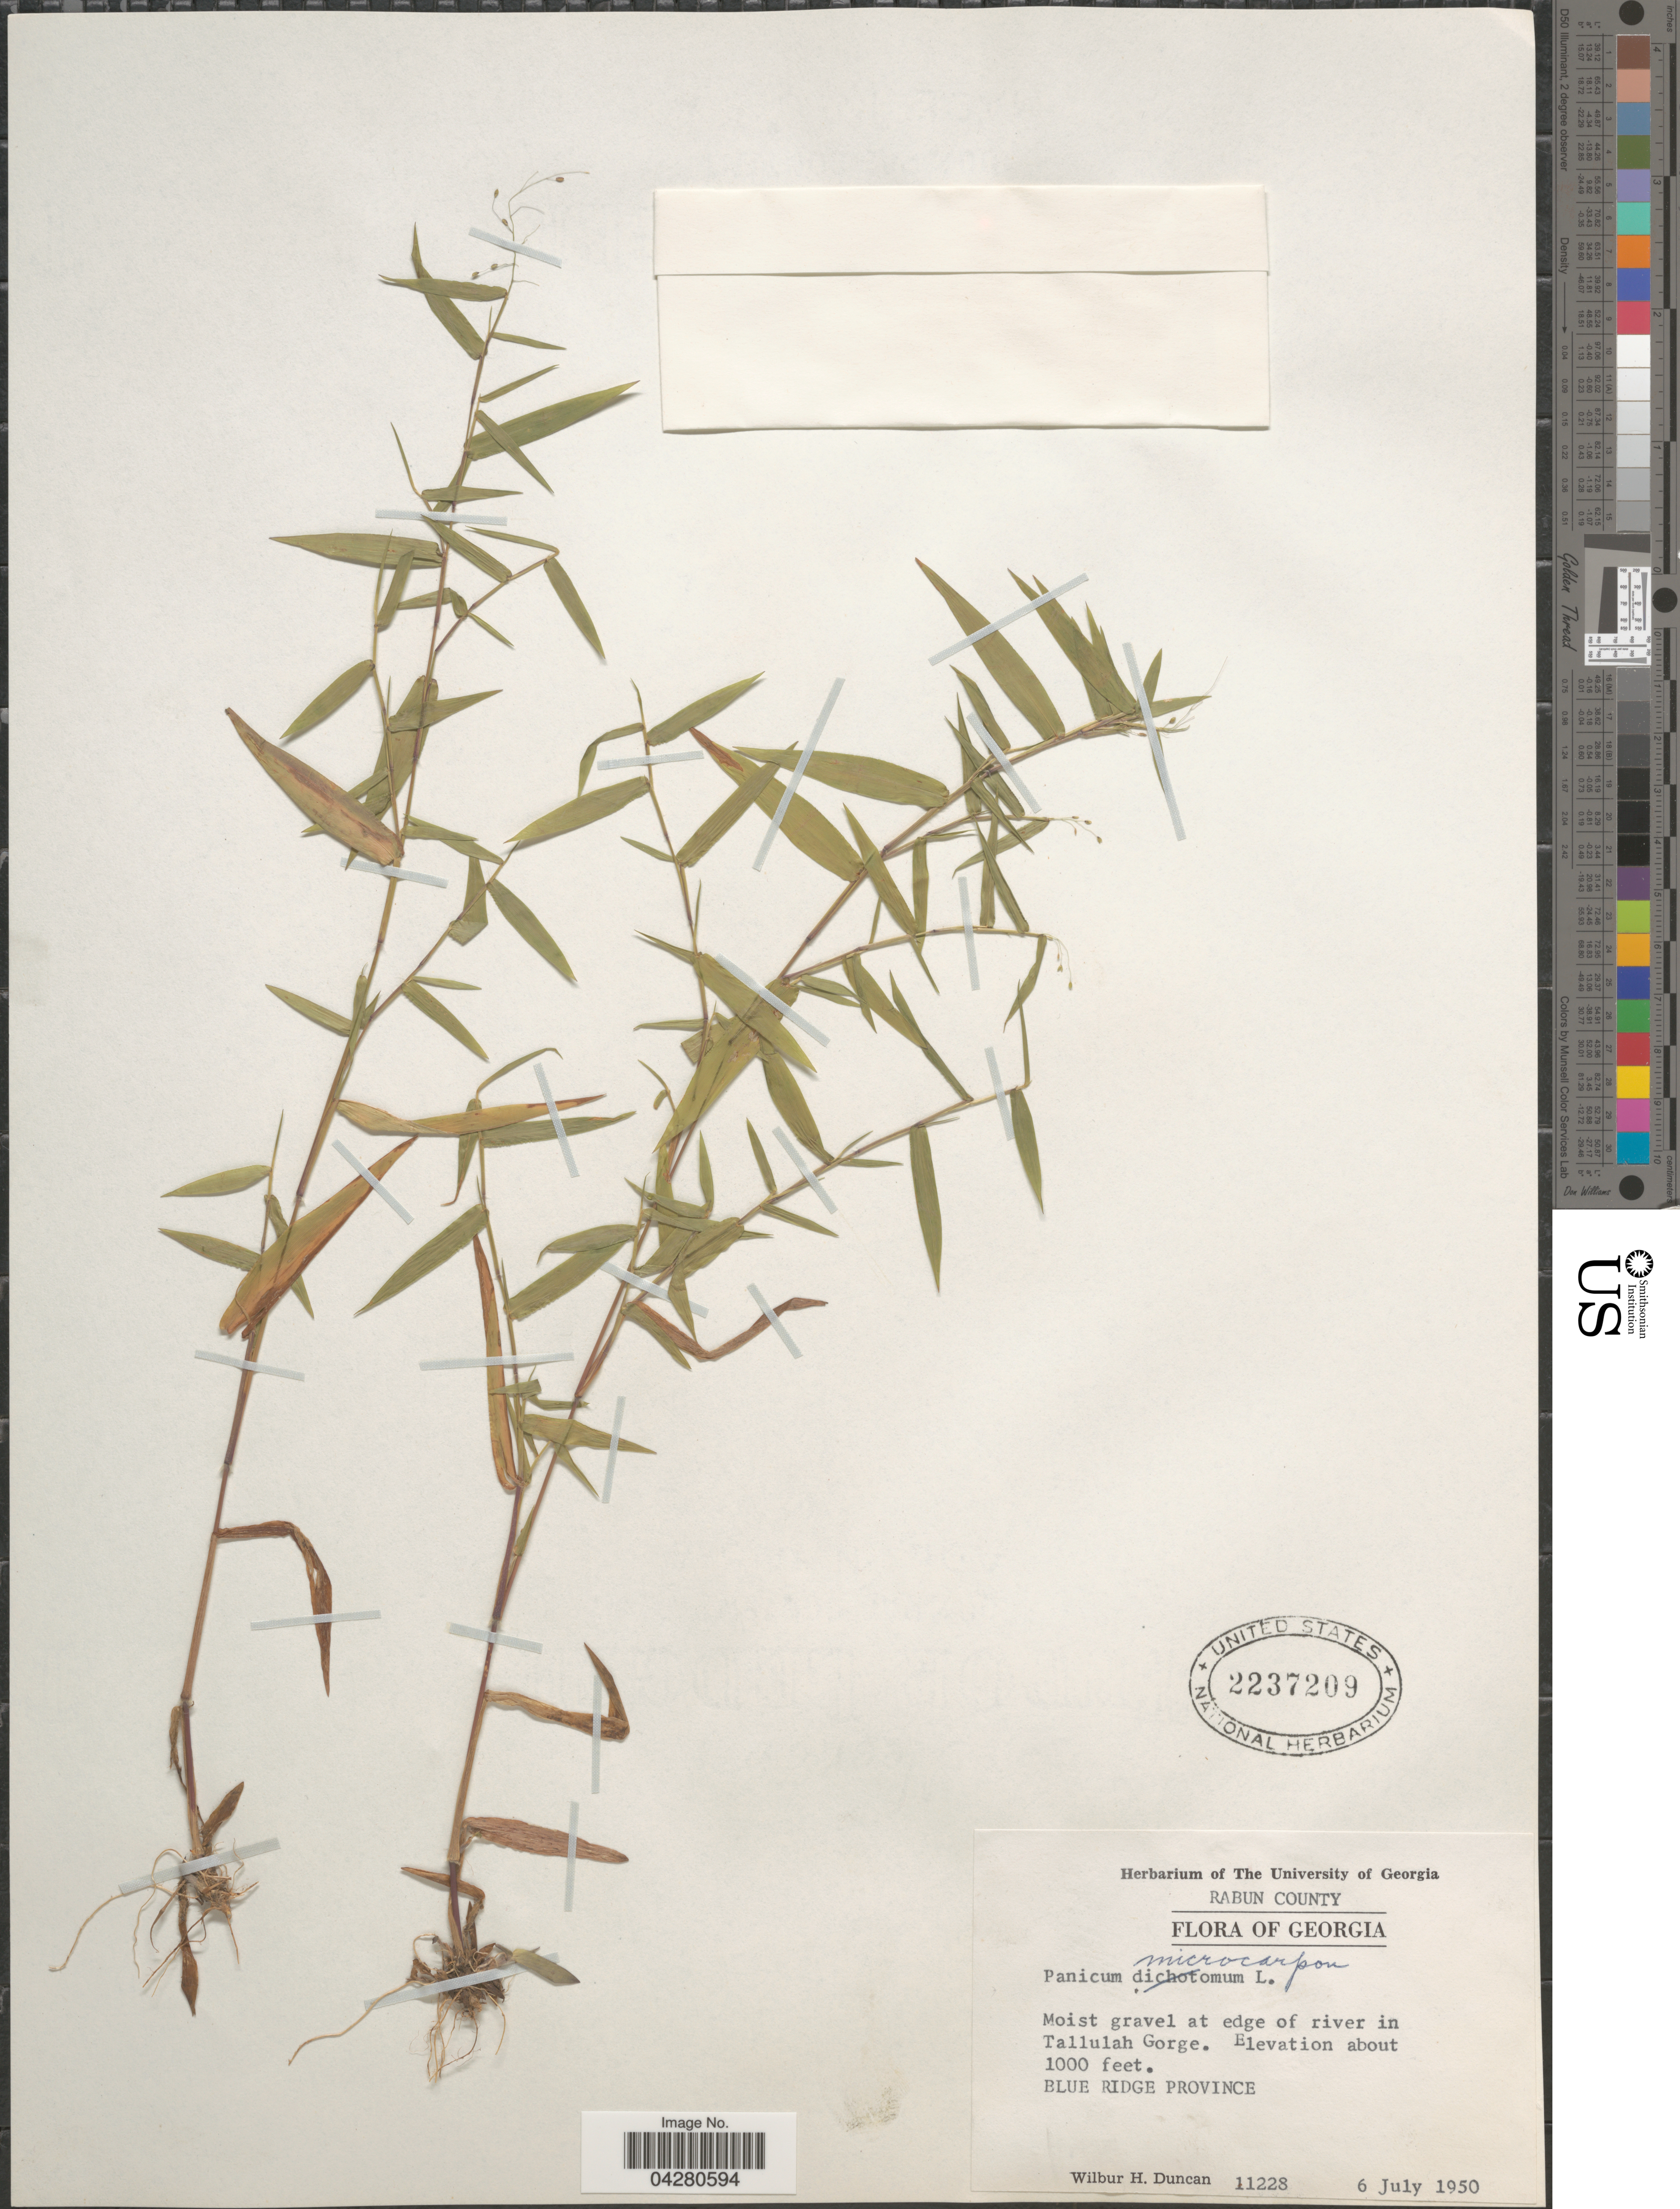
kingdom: Plantae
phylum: Tracheophyta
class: Liliopsida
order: Poales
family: Poaceae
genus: Dichanthelium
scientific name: Dichanthelium dichotomum var. dichotomum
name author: (L.) Gould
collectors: W. H. Duncan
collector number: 11228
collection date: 1950-07-06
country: United States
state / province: Georgia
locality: Rabun County. At edge of river in Tallulah Gorge. Blue Ridge Province.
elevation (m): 305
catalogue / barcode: US 2237209